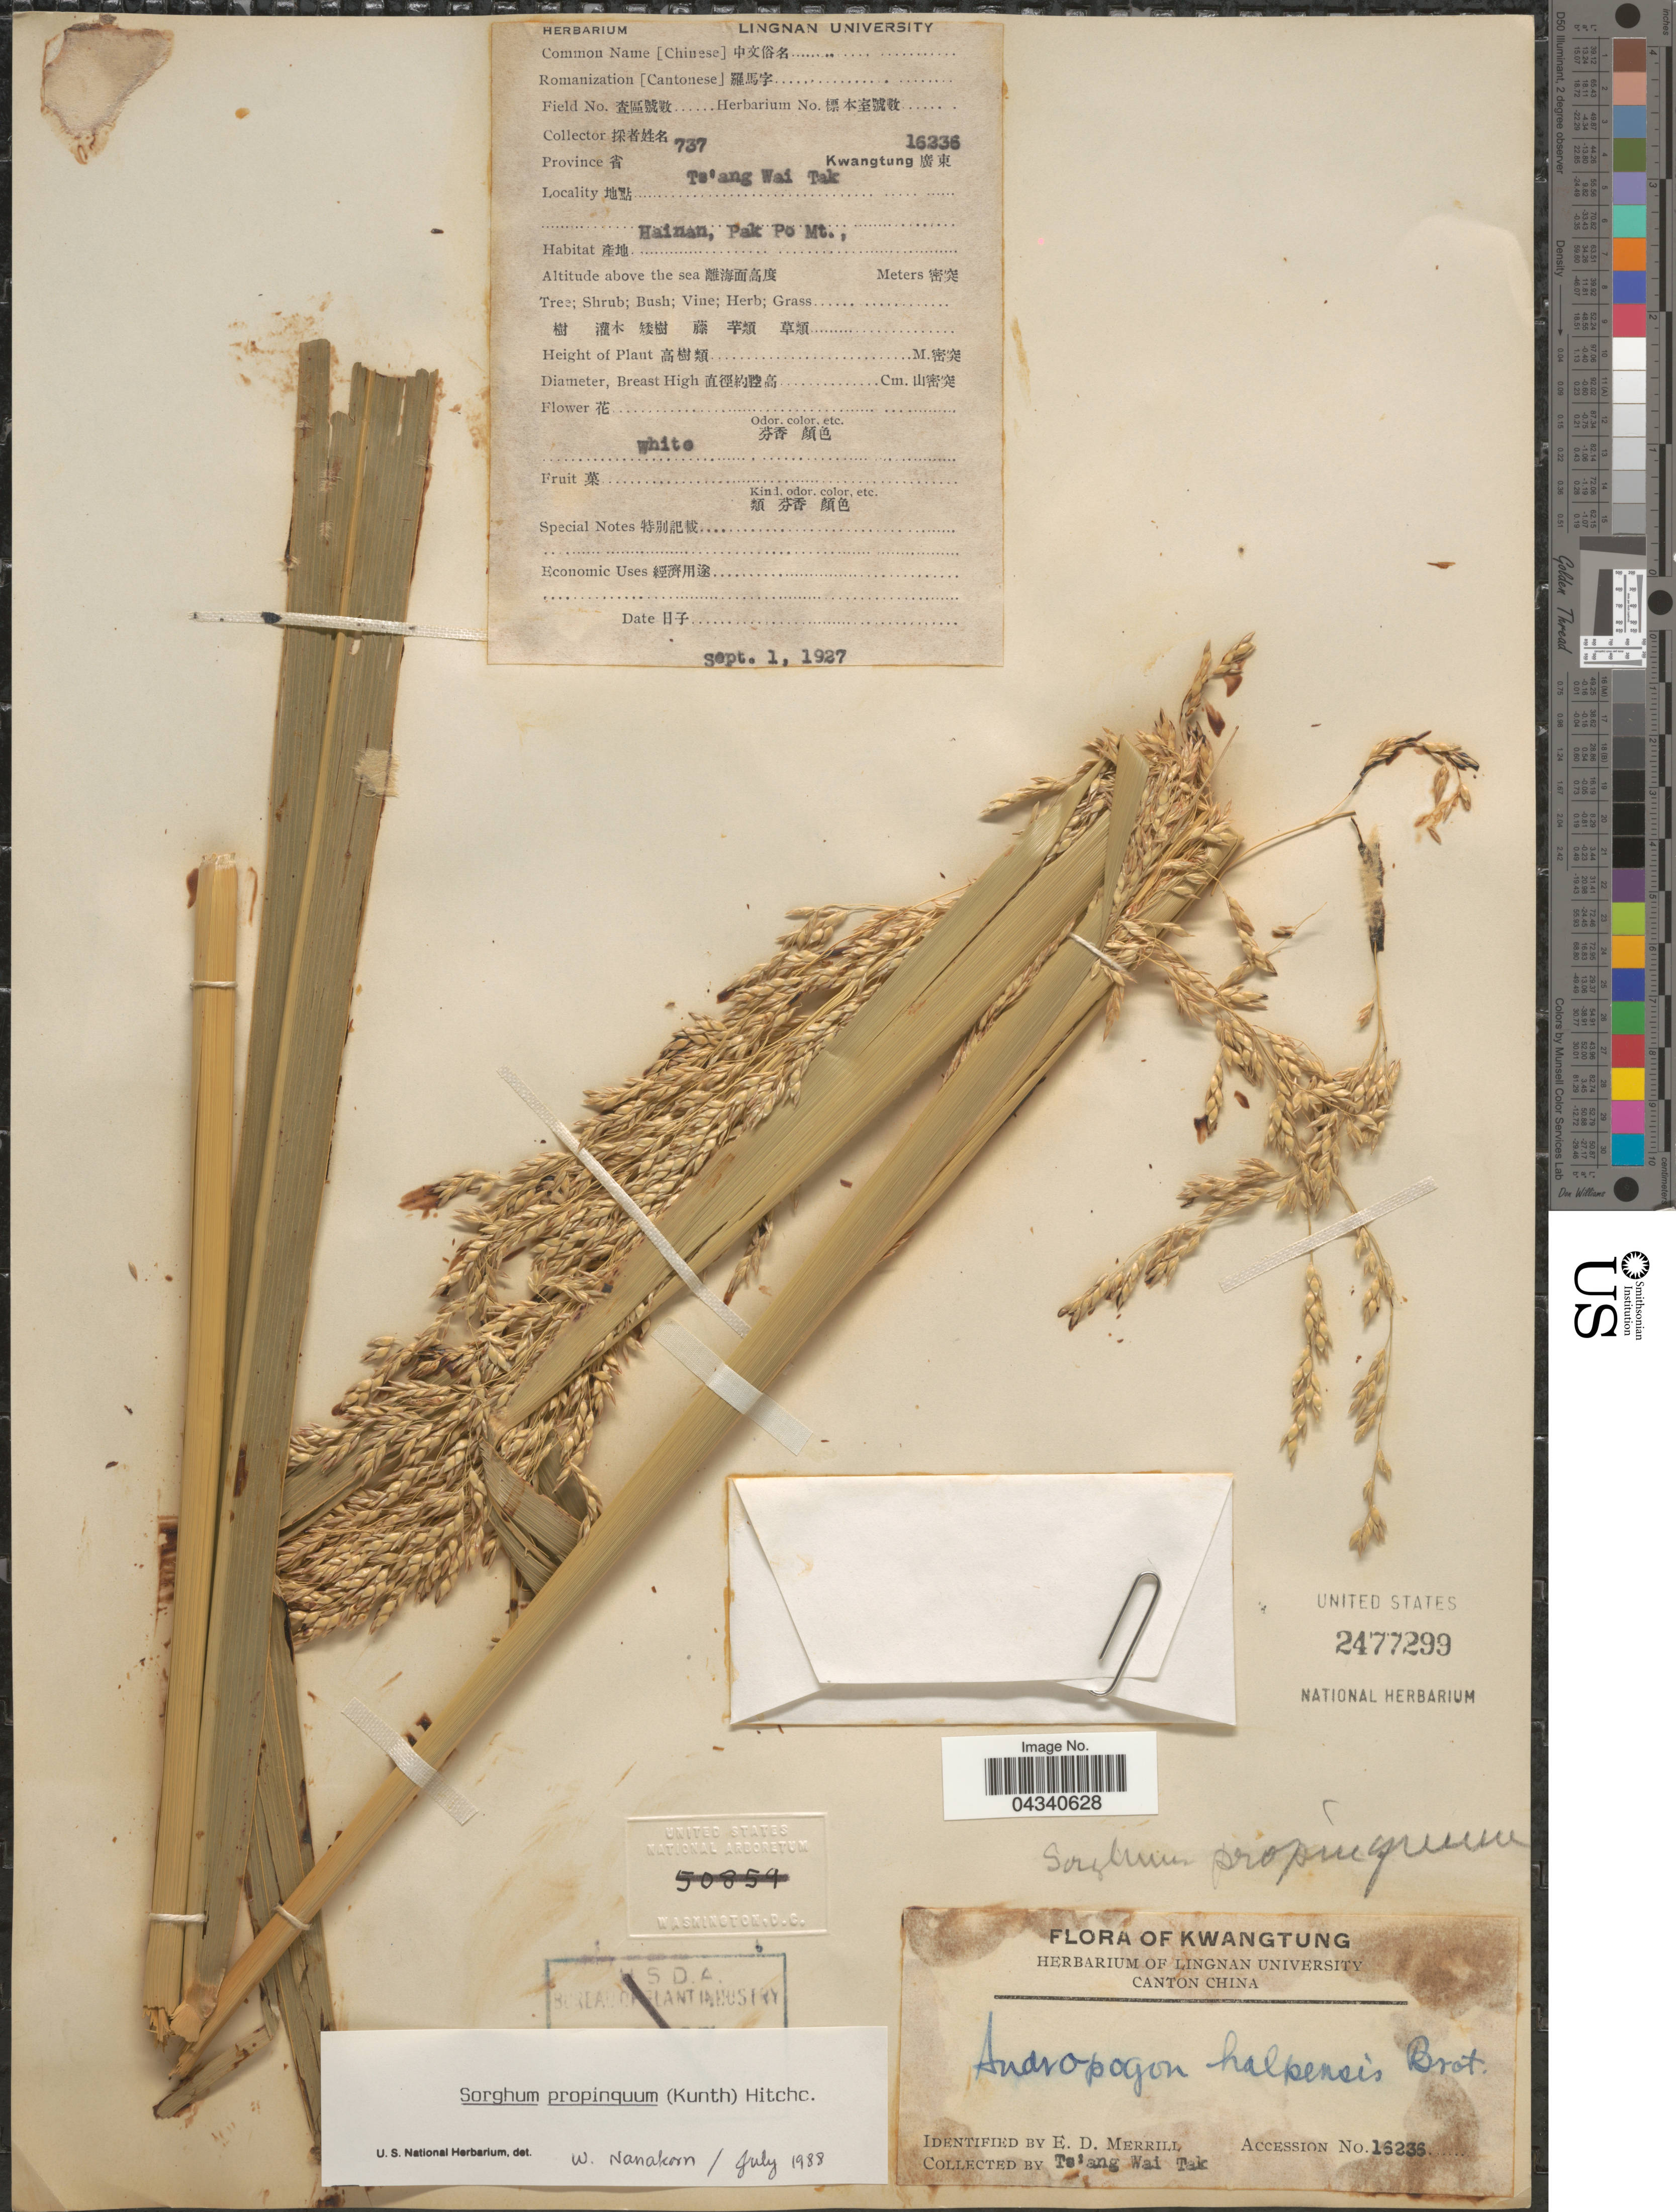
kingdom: Plantae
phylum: Tracheophyta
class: Liliopsida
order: Poales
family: Poaceae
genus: Sorghum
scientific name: Sorghum propinquum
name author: (Kunth) Hitchc.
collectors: W. T. Tsang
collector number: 737/16236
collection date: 1927-09-01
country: China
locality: Province [Foreign script] Kwangtung [Foreign script]. Hainan, Pak Po Mt.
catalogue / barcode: US 2477299